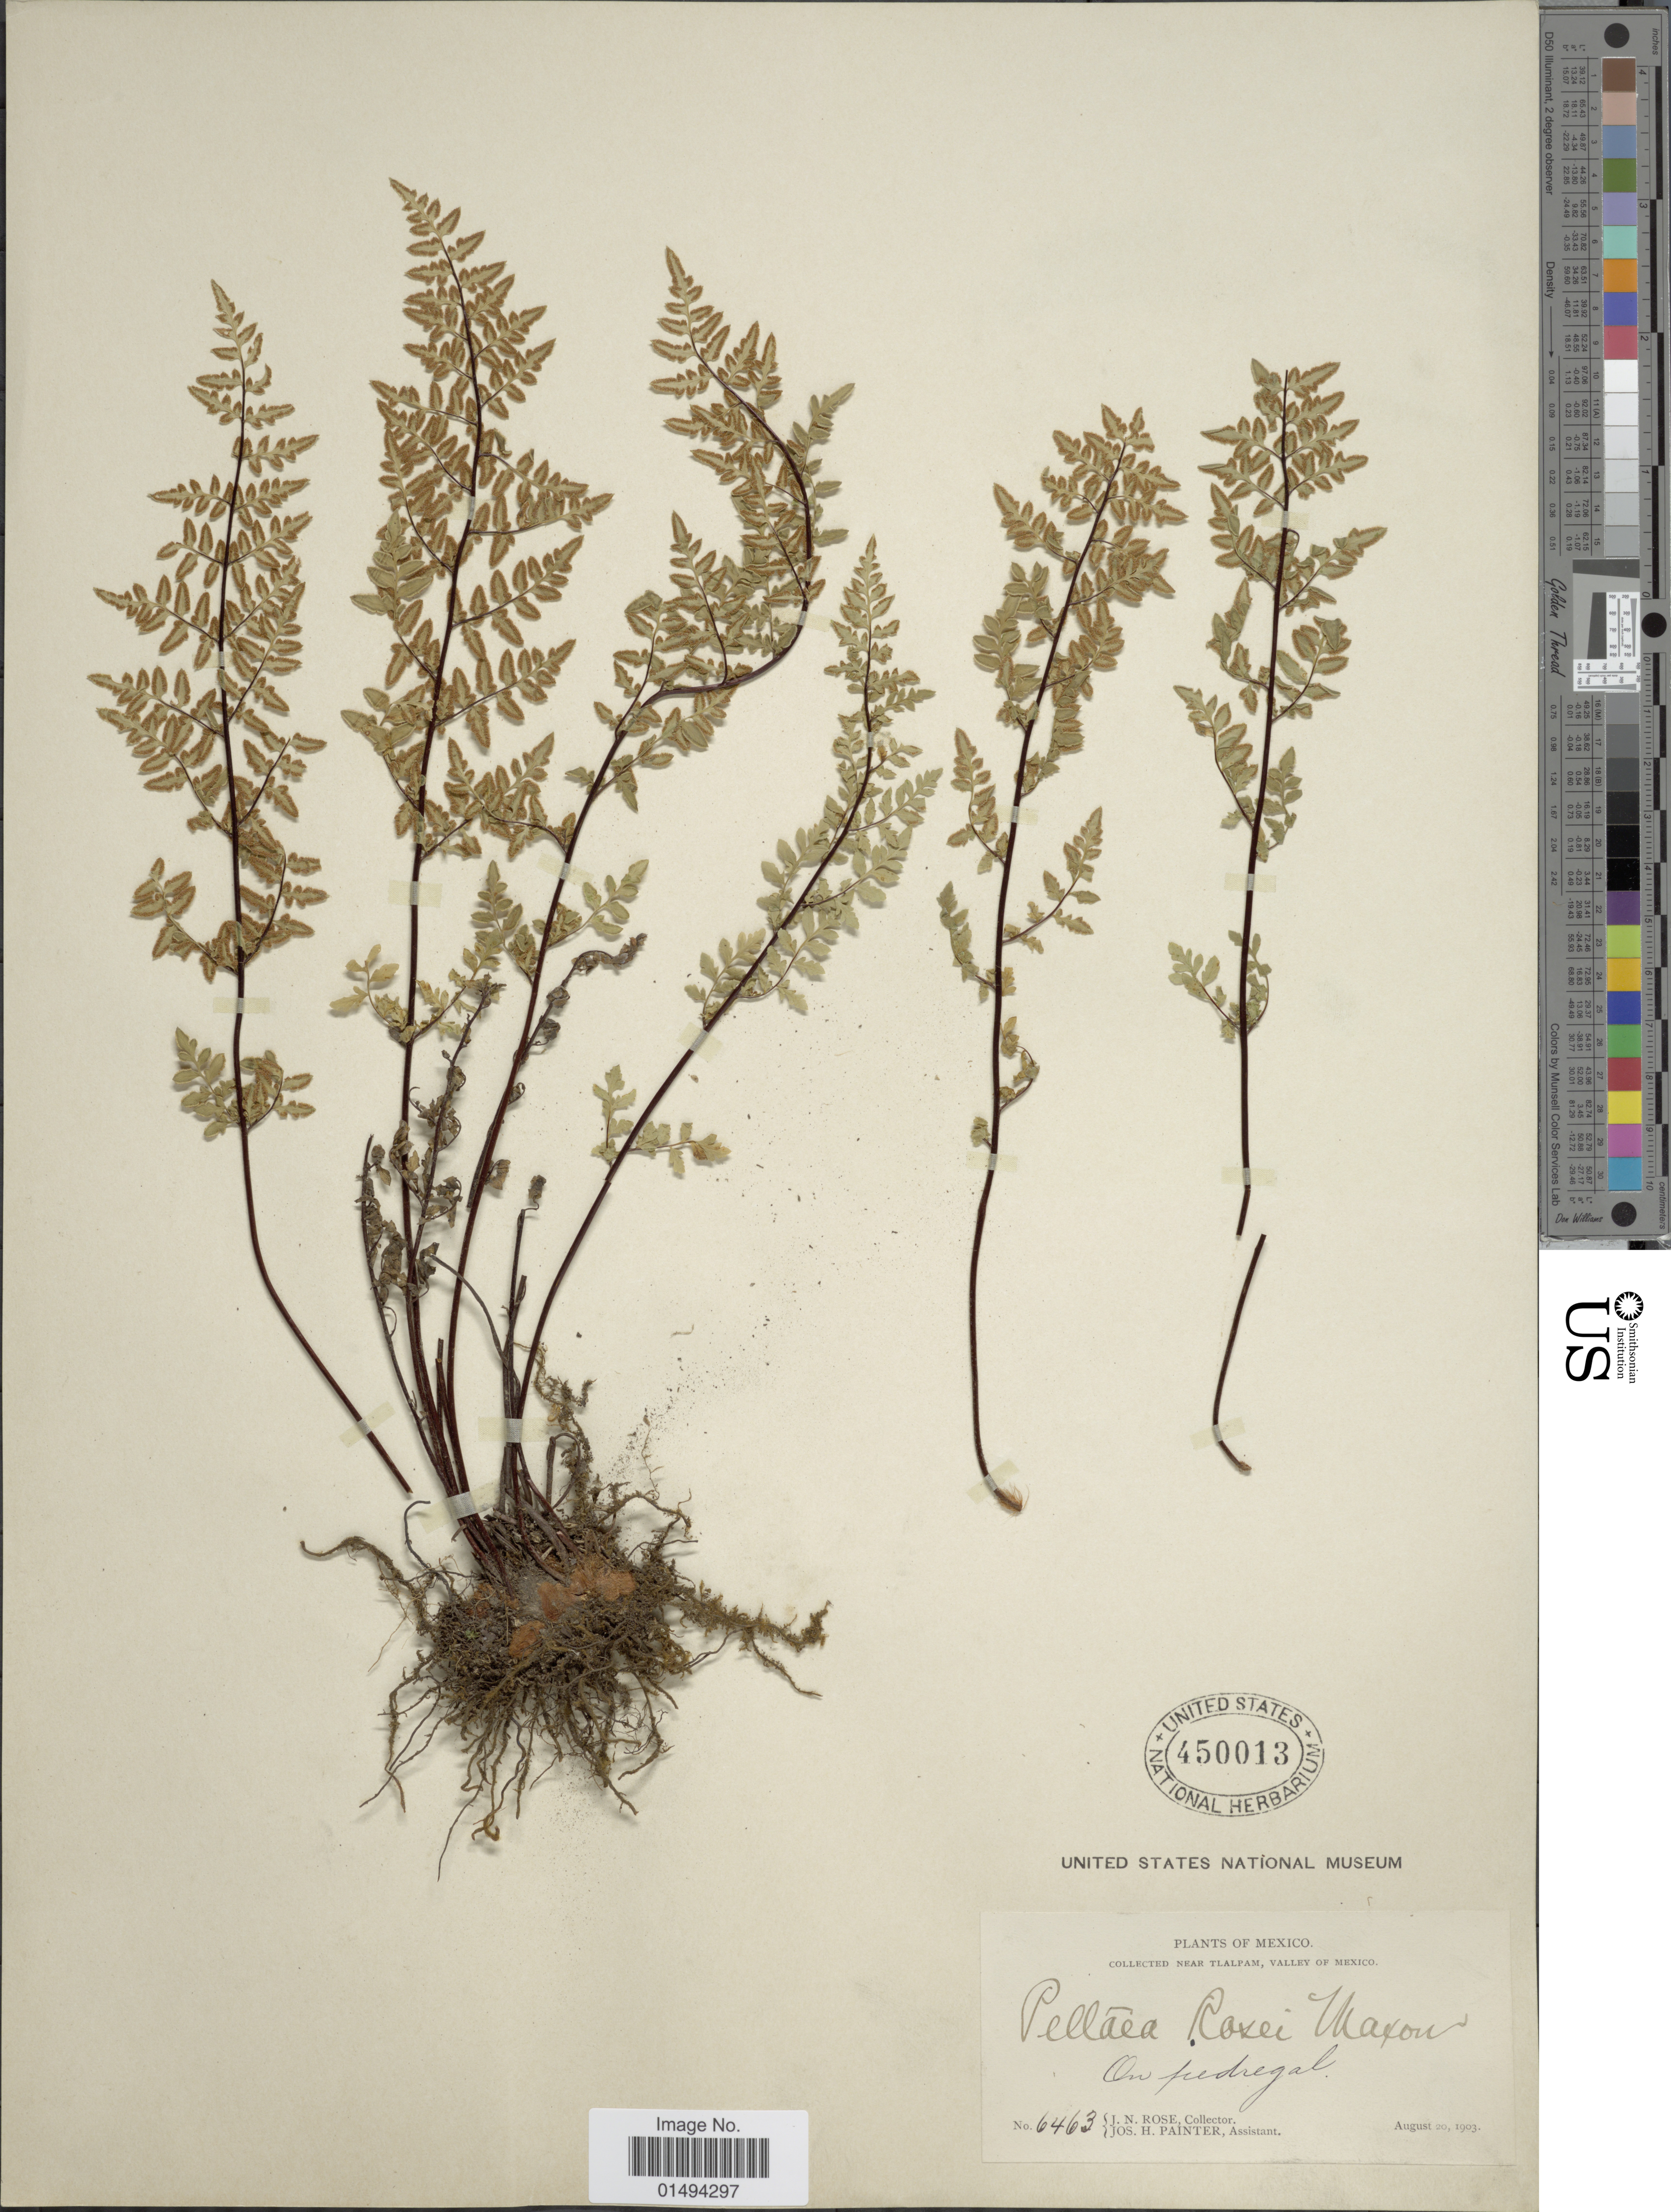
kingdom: Plantae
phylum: Tracheophyta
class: Polypodiopsida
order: Polypodiales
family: Pteridaceae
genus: Myriopteris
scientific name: Myriopteris allosuroides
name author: (Mett.) Grusz & Windham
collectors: J. N. Rose & J. H. Painter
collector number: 6463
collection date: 1903-08-20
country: Mexico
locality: Collected near Tlalpam, Valley of Mexico. On pedregal.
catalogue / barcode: US 450013